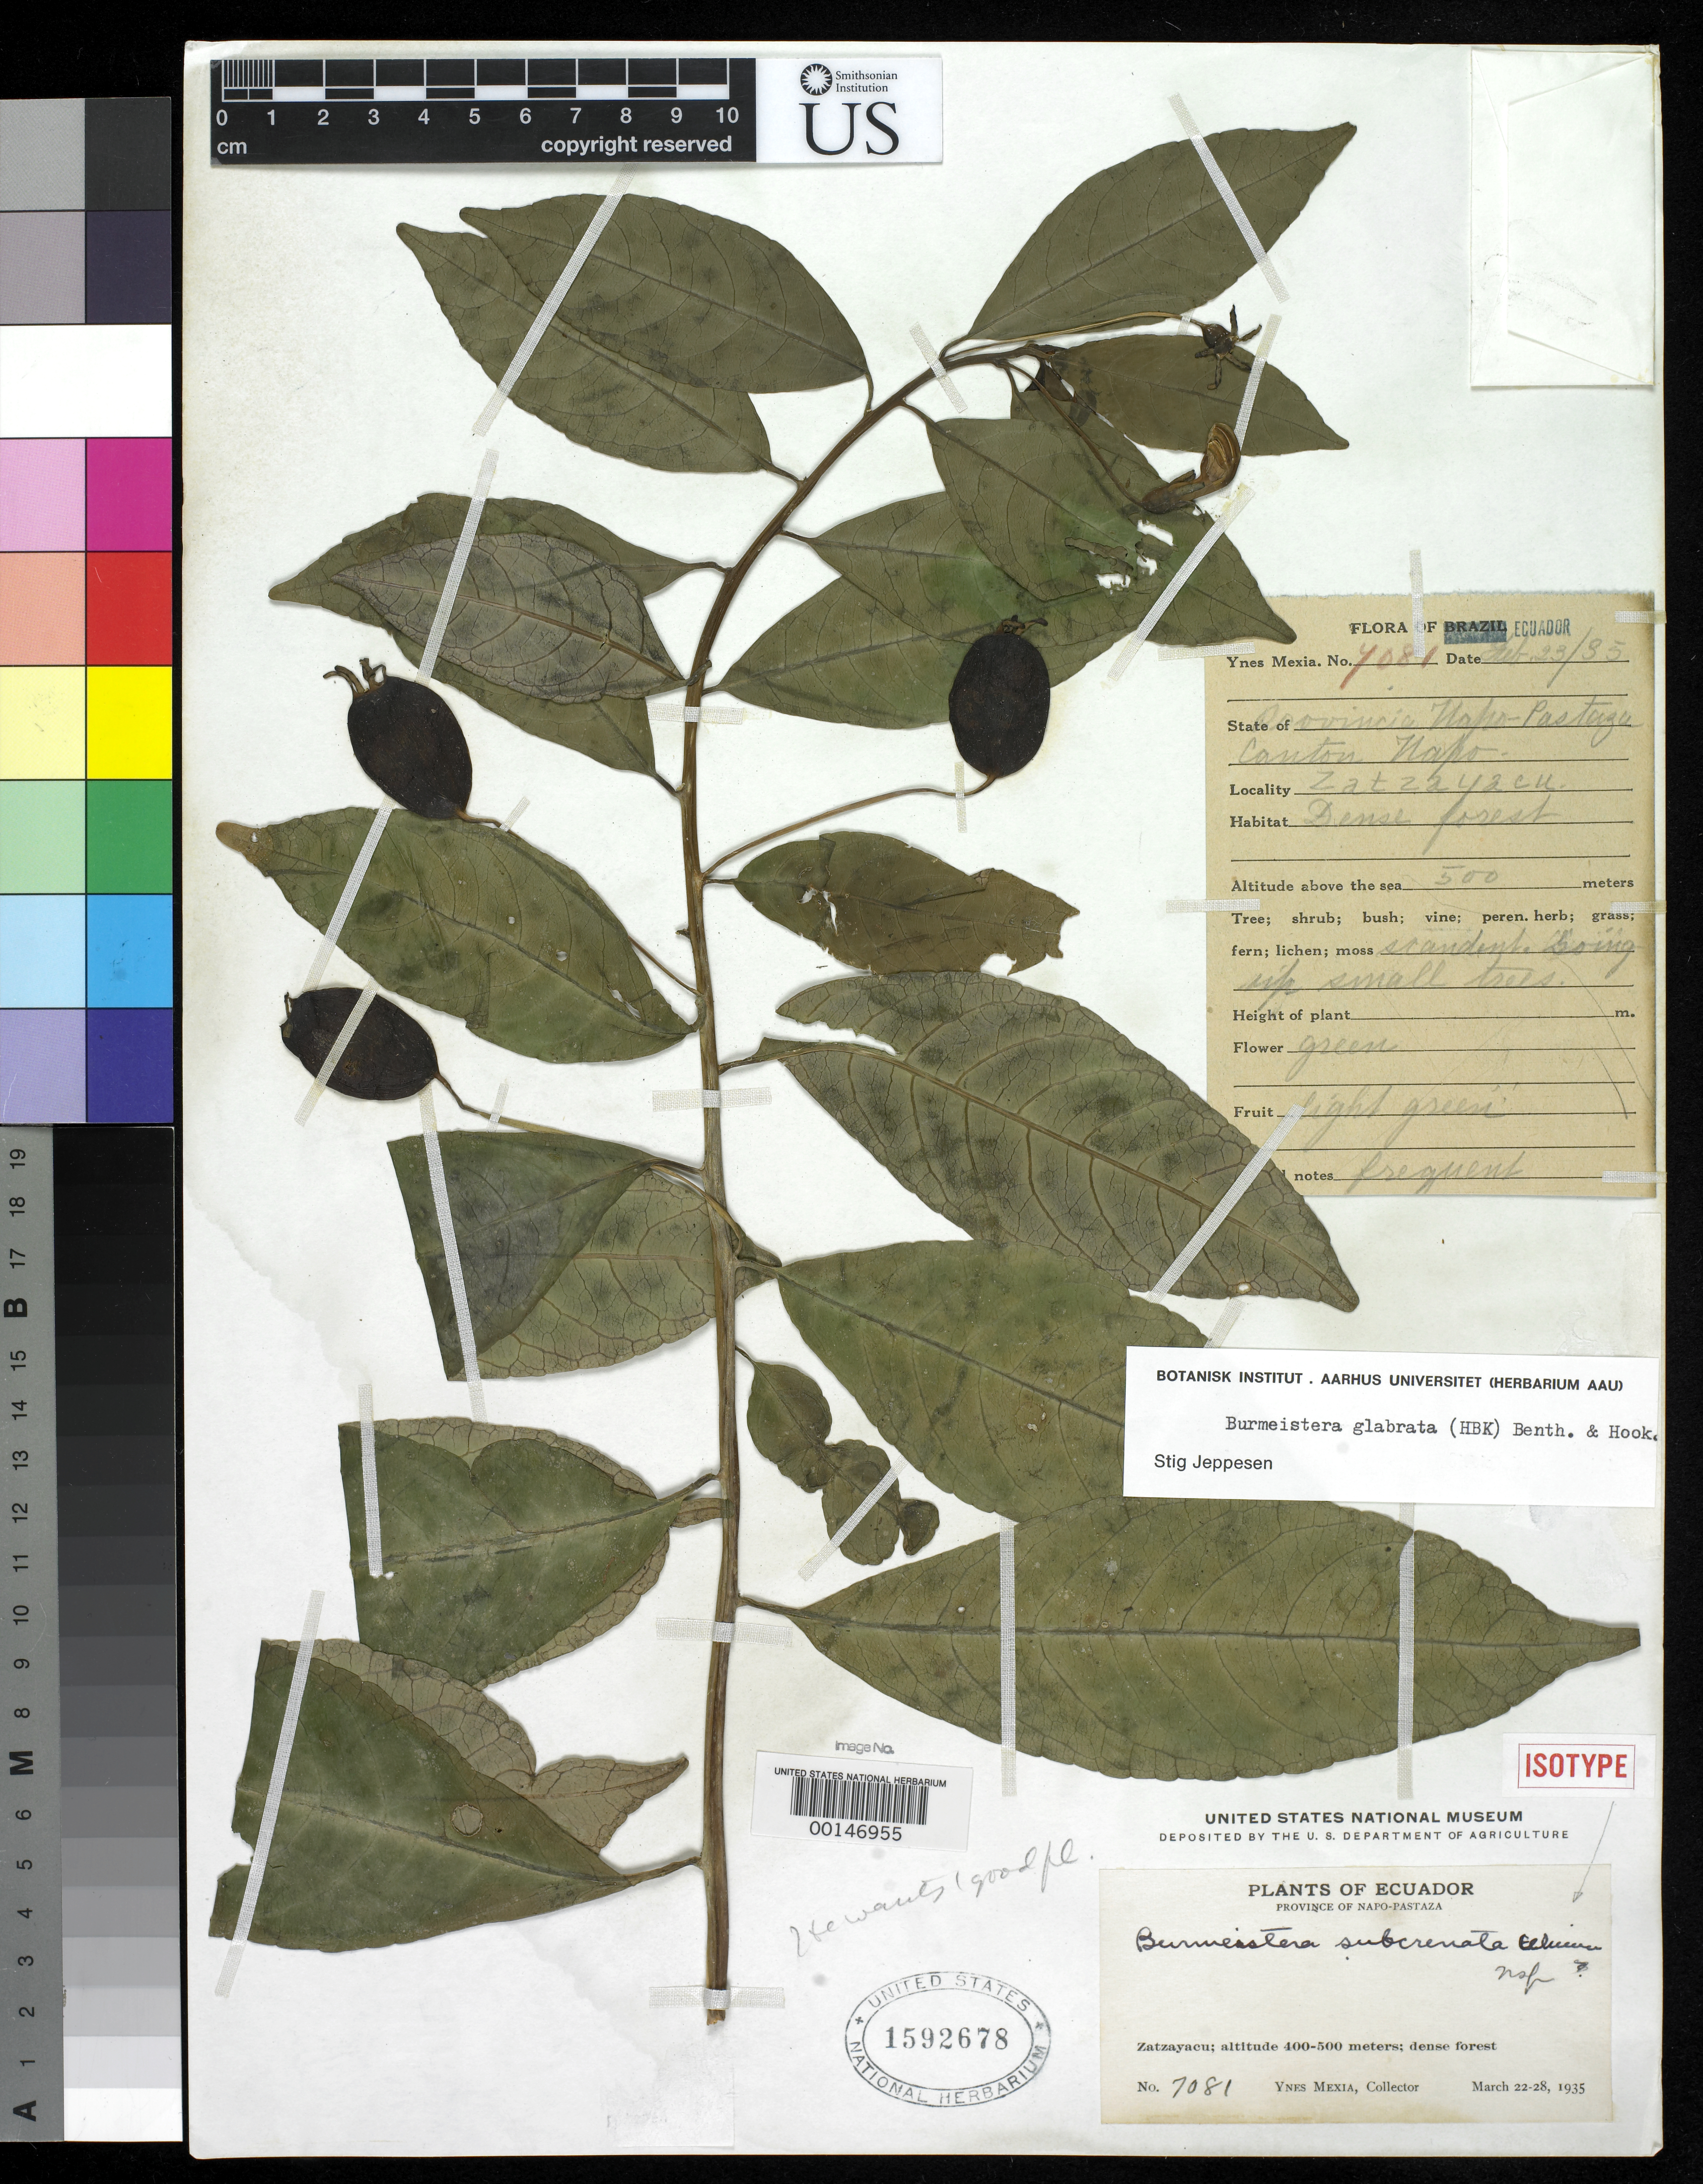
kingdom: Plantae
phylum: Tracheophyta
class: Magnoliopsida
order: Asterales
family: Campanulaceae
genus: Burmeistera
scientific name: Burmeistera subcrenata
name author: E. Wimm. in Engl.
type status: Isotype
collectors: Y. Mexia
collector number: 7081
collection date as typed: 22 Mar 1935 to 28 Mar 1935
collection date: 1935-03-22/1935-03-28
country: Ecuador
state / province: Napo / Pastaza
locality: Near Zatzayacu.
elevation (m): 400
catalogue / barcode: US 1592678